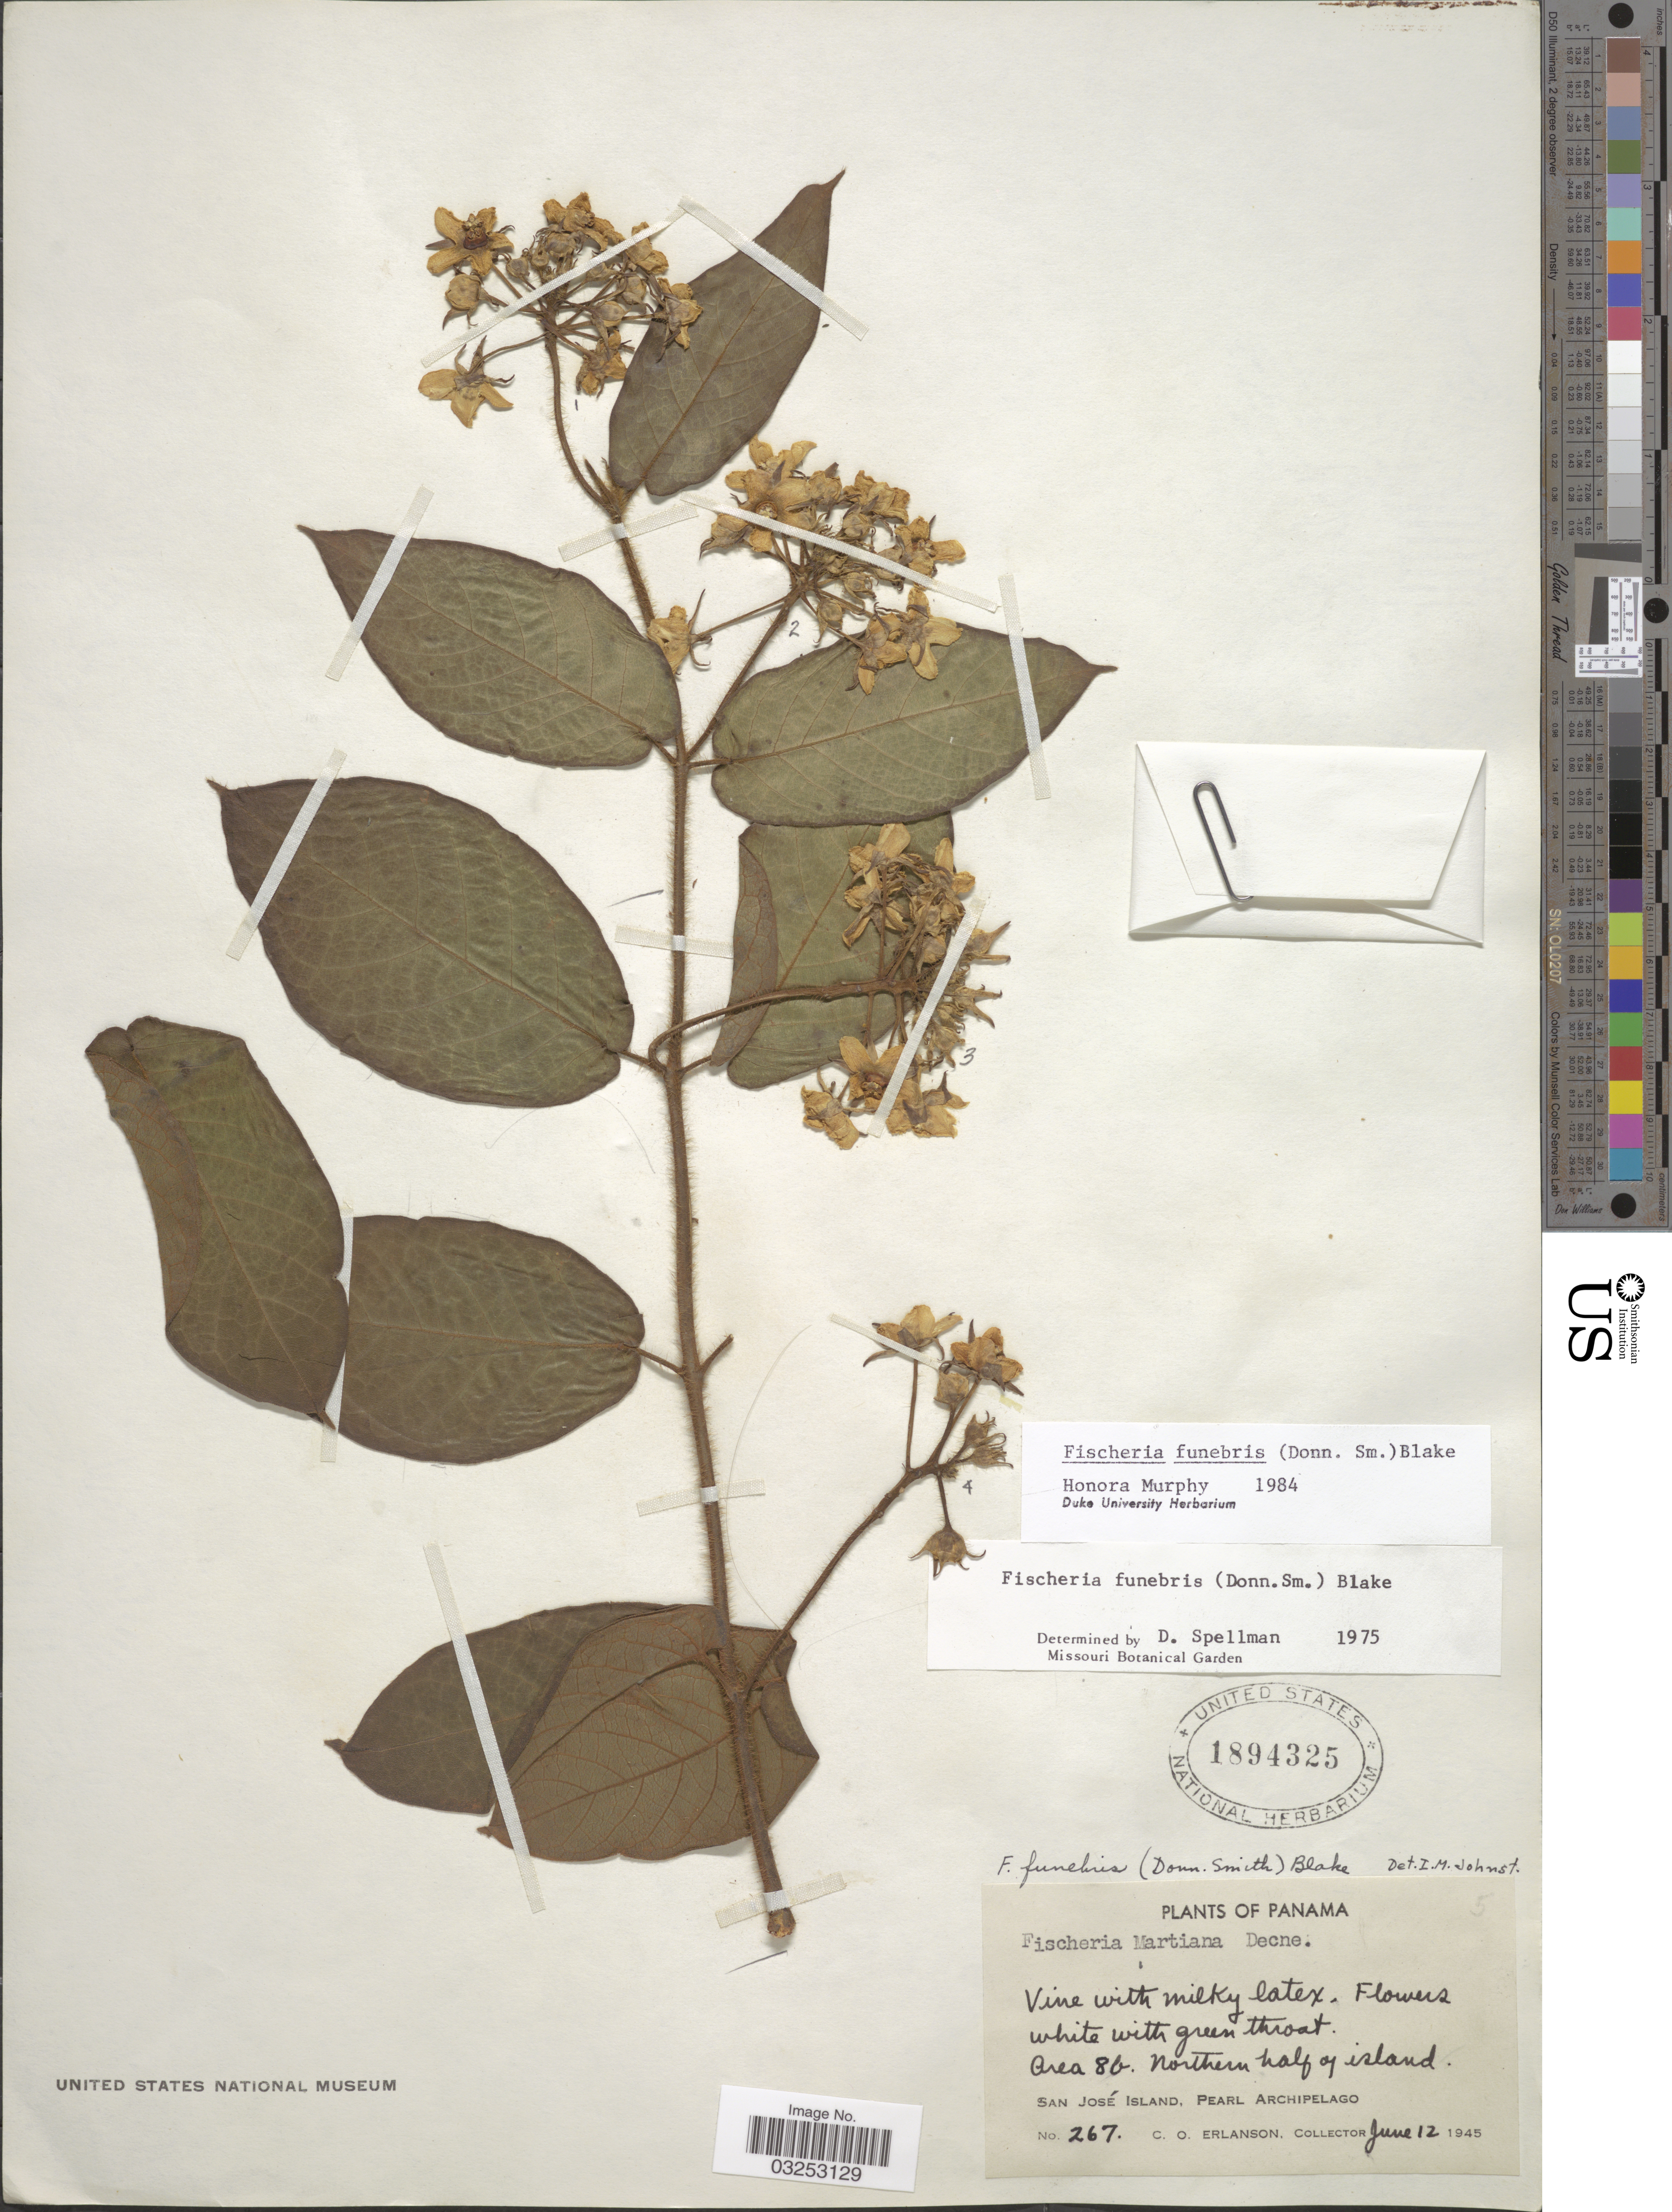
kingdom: Plantae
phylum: Tracheophyta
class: Magnoliopsida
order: Gentianales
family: Apocynaceae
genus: Fischeria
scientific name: Fischeria funebris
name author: (Donn. Sm.) S.F. Blake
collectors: C. O. Erlanson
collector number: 267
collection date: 1945-06-12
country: Panama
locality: Northern half of island. San José Island, Pearl Archipelago.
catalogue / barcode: US 1894325